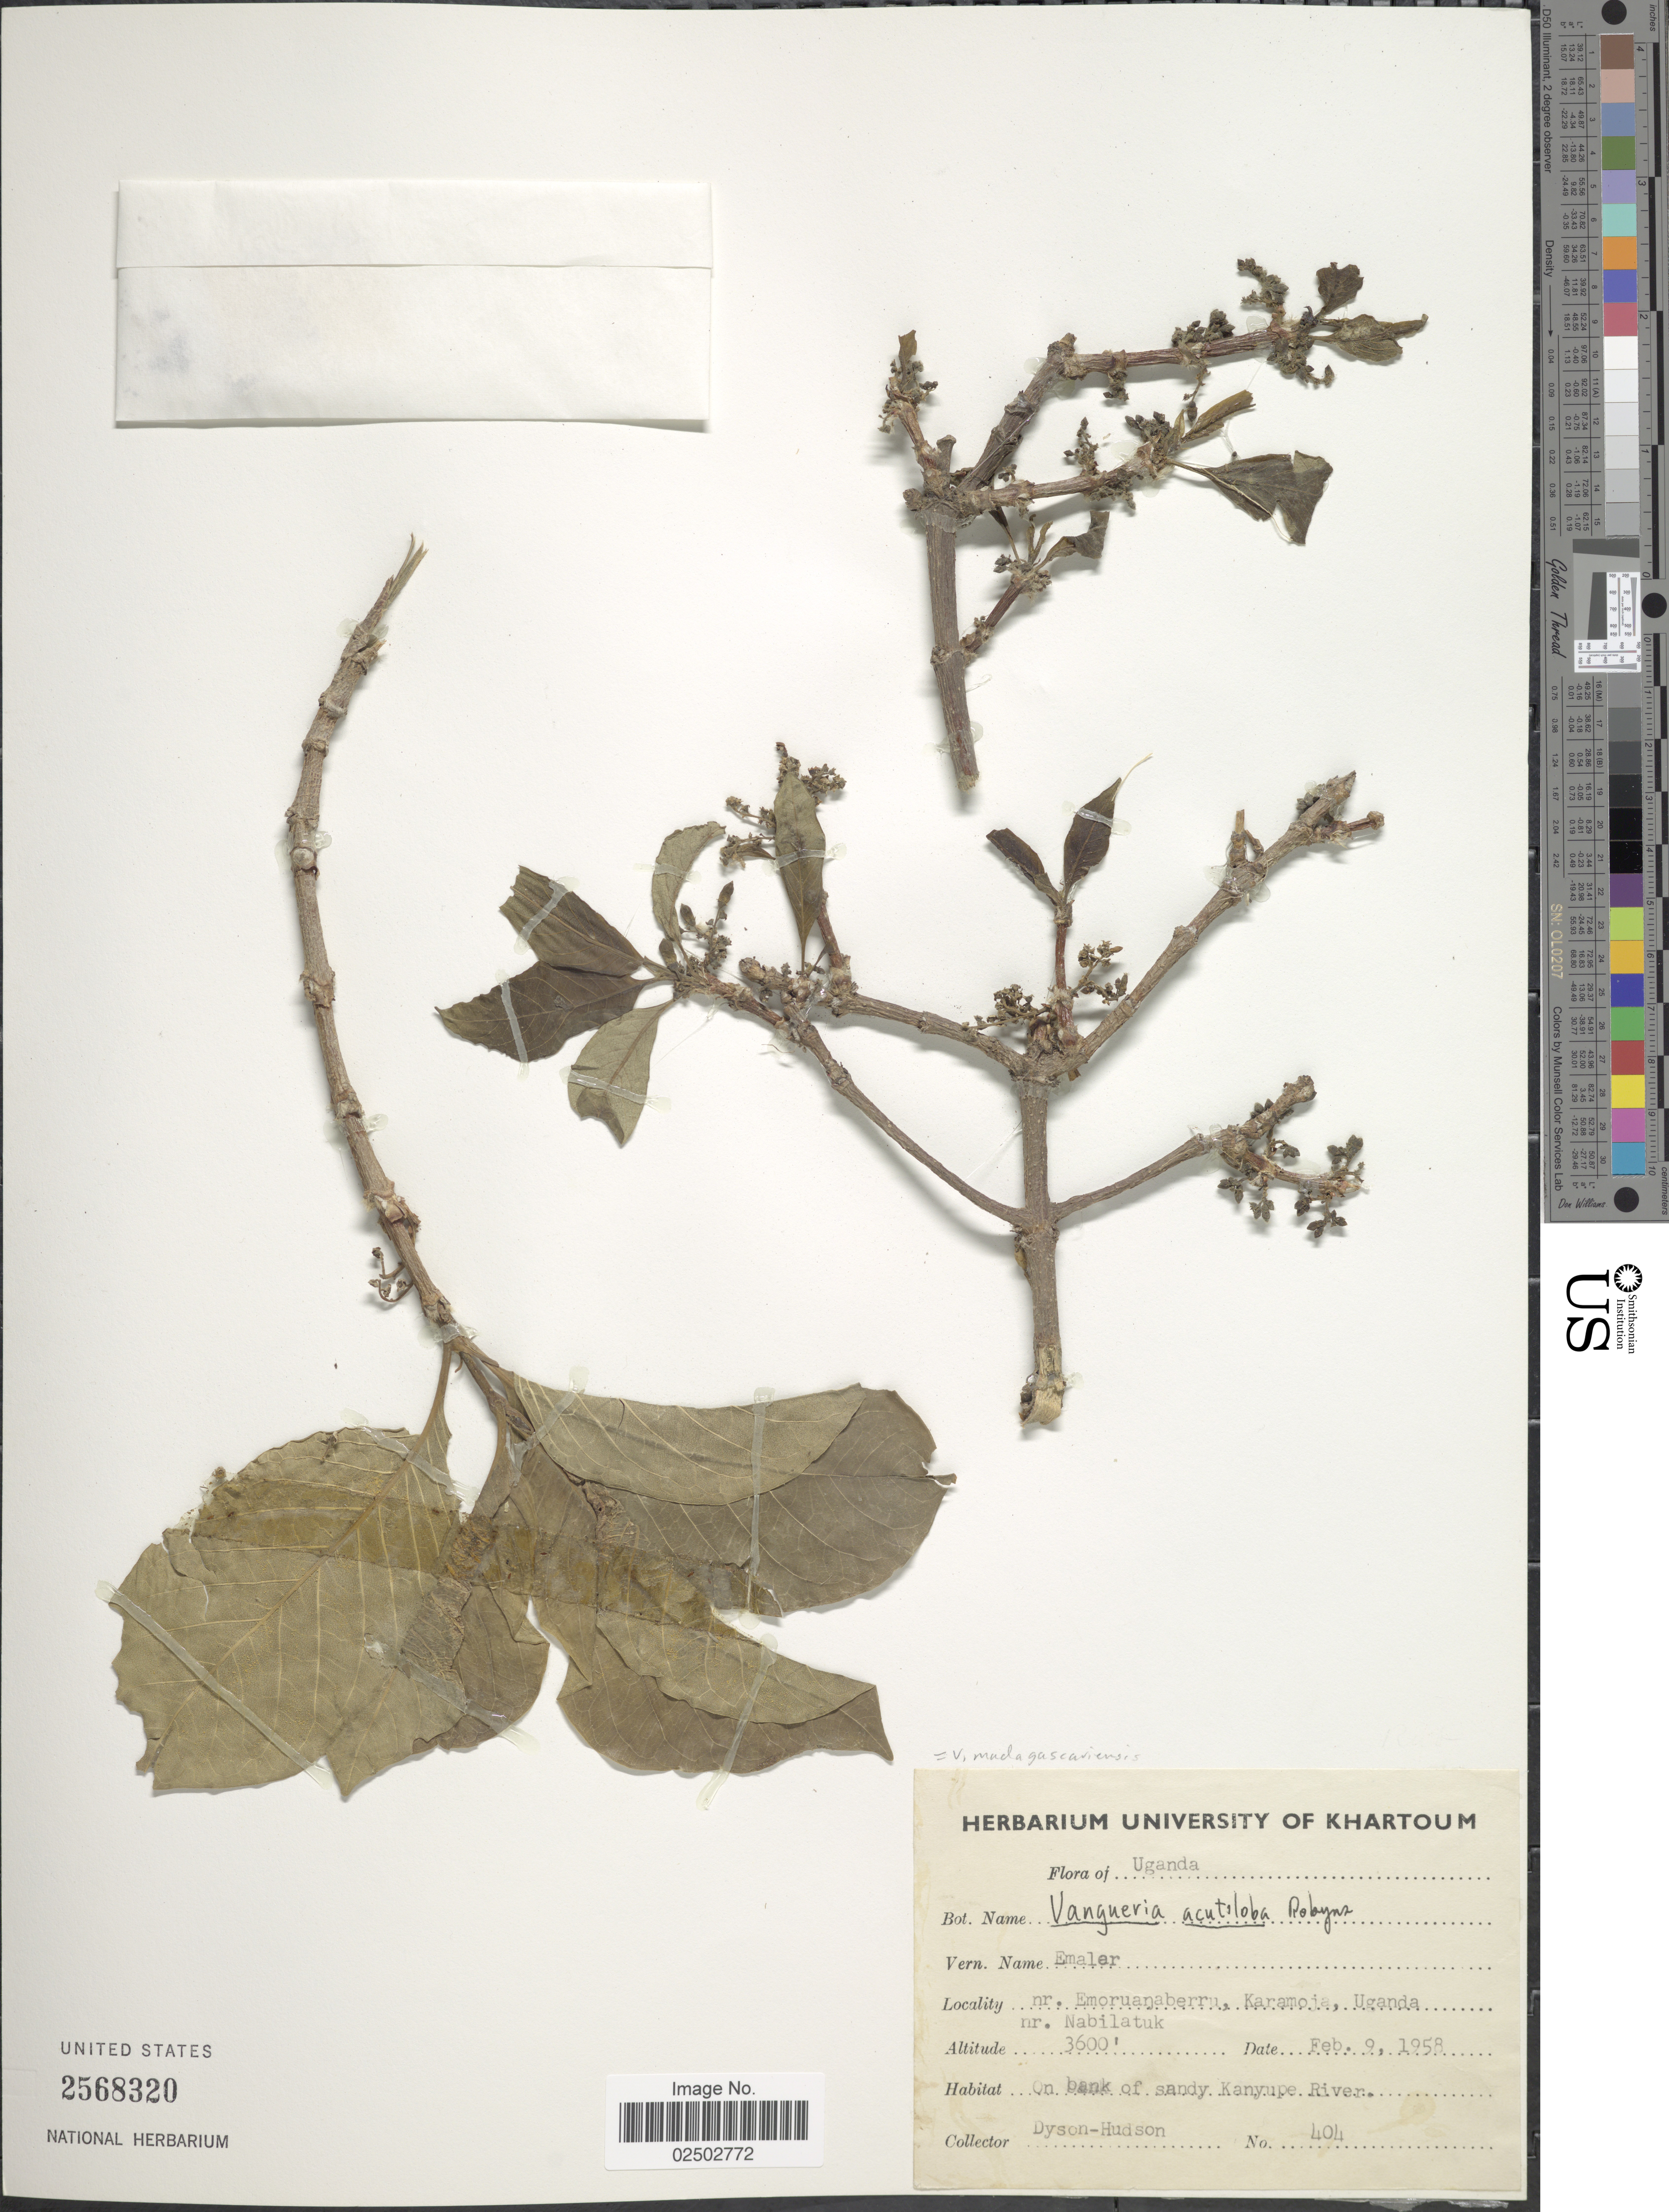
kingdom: Plantae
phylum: Tracheophyta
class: Magnoliopsida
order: Gentianales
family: Rubiaceae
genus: Vangueria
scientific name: Vangueria madagascariensis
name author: J.F. Gmel.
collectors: Dyson-Hudson, --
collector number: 404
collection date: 1958-02-09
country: Uganda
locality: Nr. Emoruanaberru, Karamoia, Uganda nr. Nabilatuk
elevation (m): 1097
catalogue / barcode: US 2568320